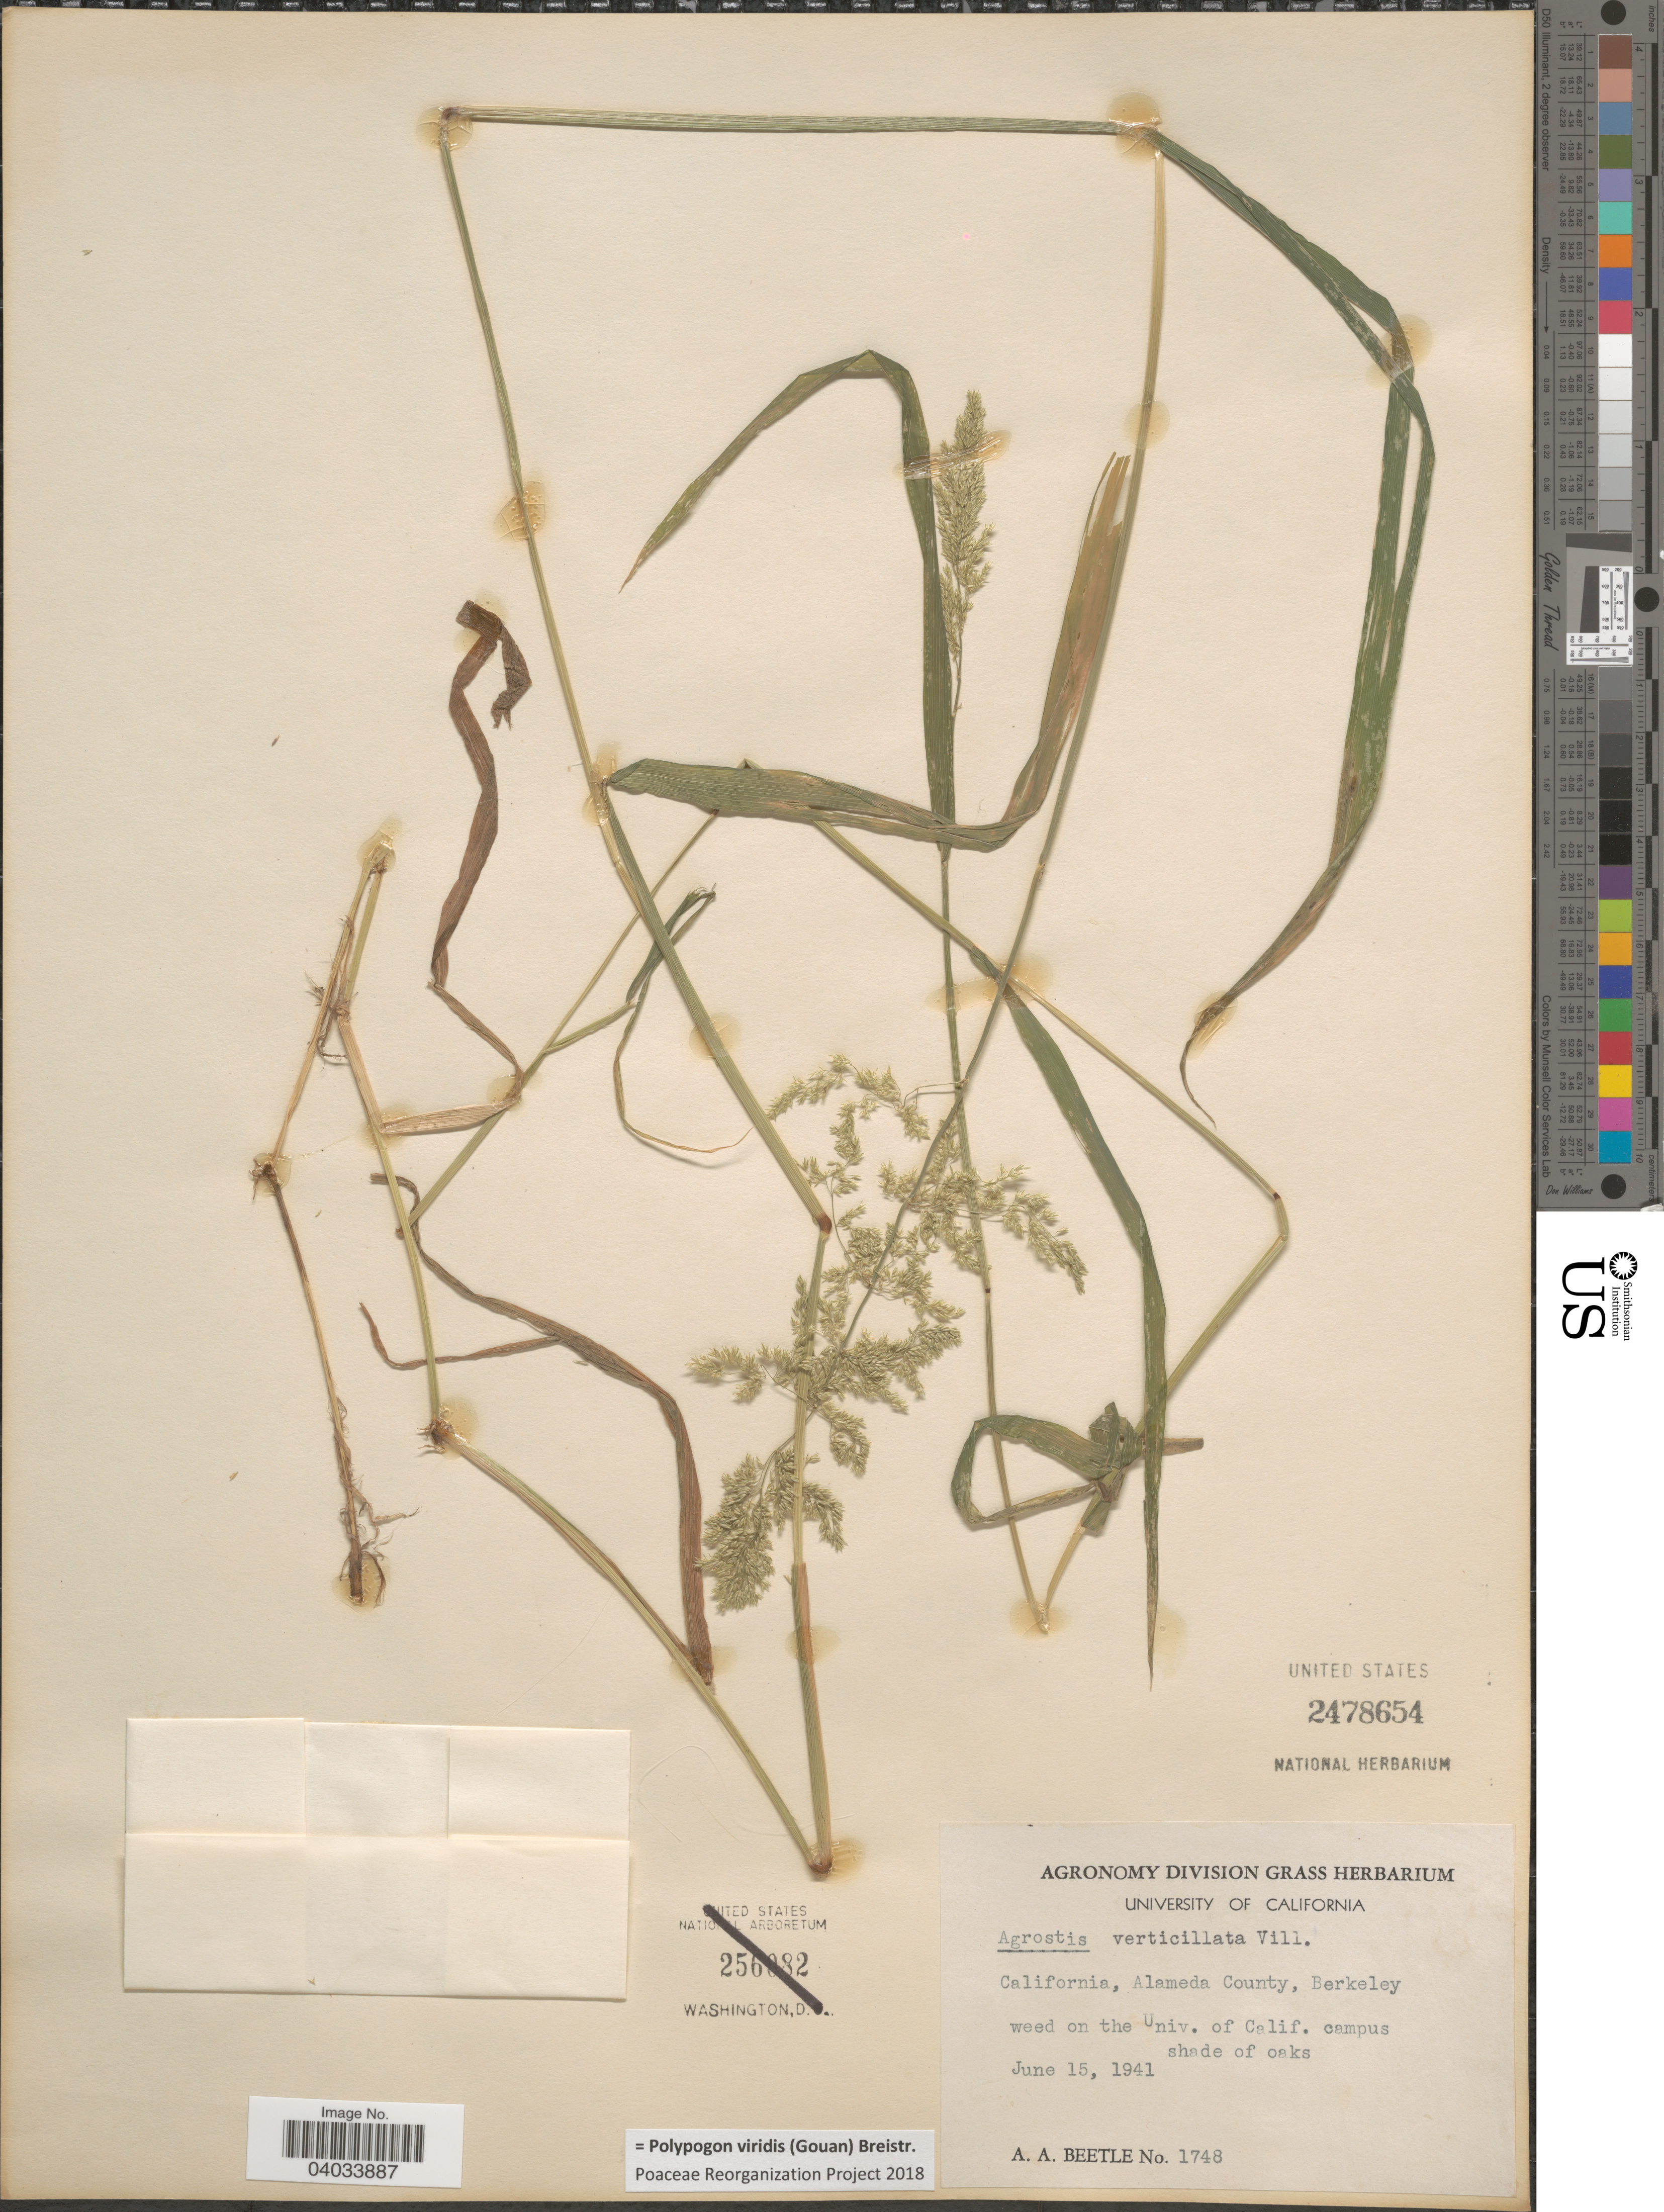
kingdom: Plantae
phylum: Tracheophyta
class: Liliopsida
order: Poales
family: Poaceae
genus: Polypogon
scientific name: Polypogon viridis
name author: (Gouan) Breistroffer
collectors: A. A. Beetle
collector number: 1748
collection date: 1941-06-15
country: United States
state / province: California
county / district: Alameda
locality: Alameda County, Berkeley. On the Univ. of Calif. campus.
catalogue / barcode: US 2478654